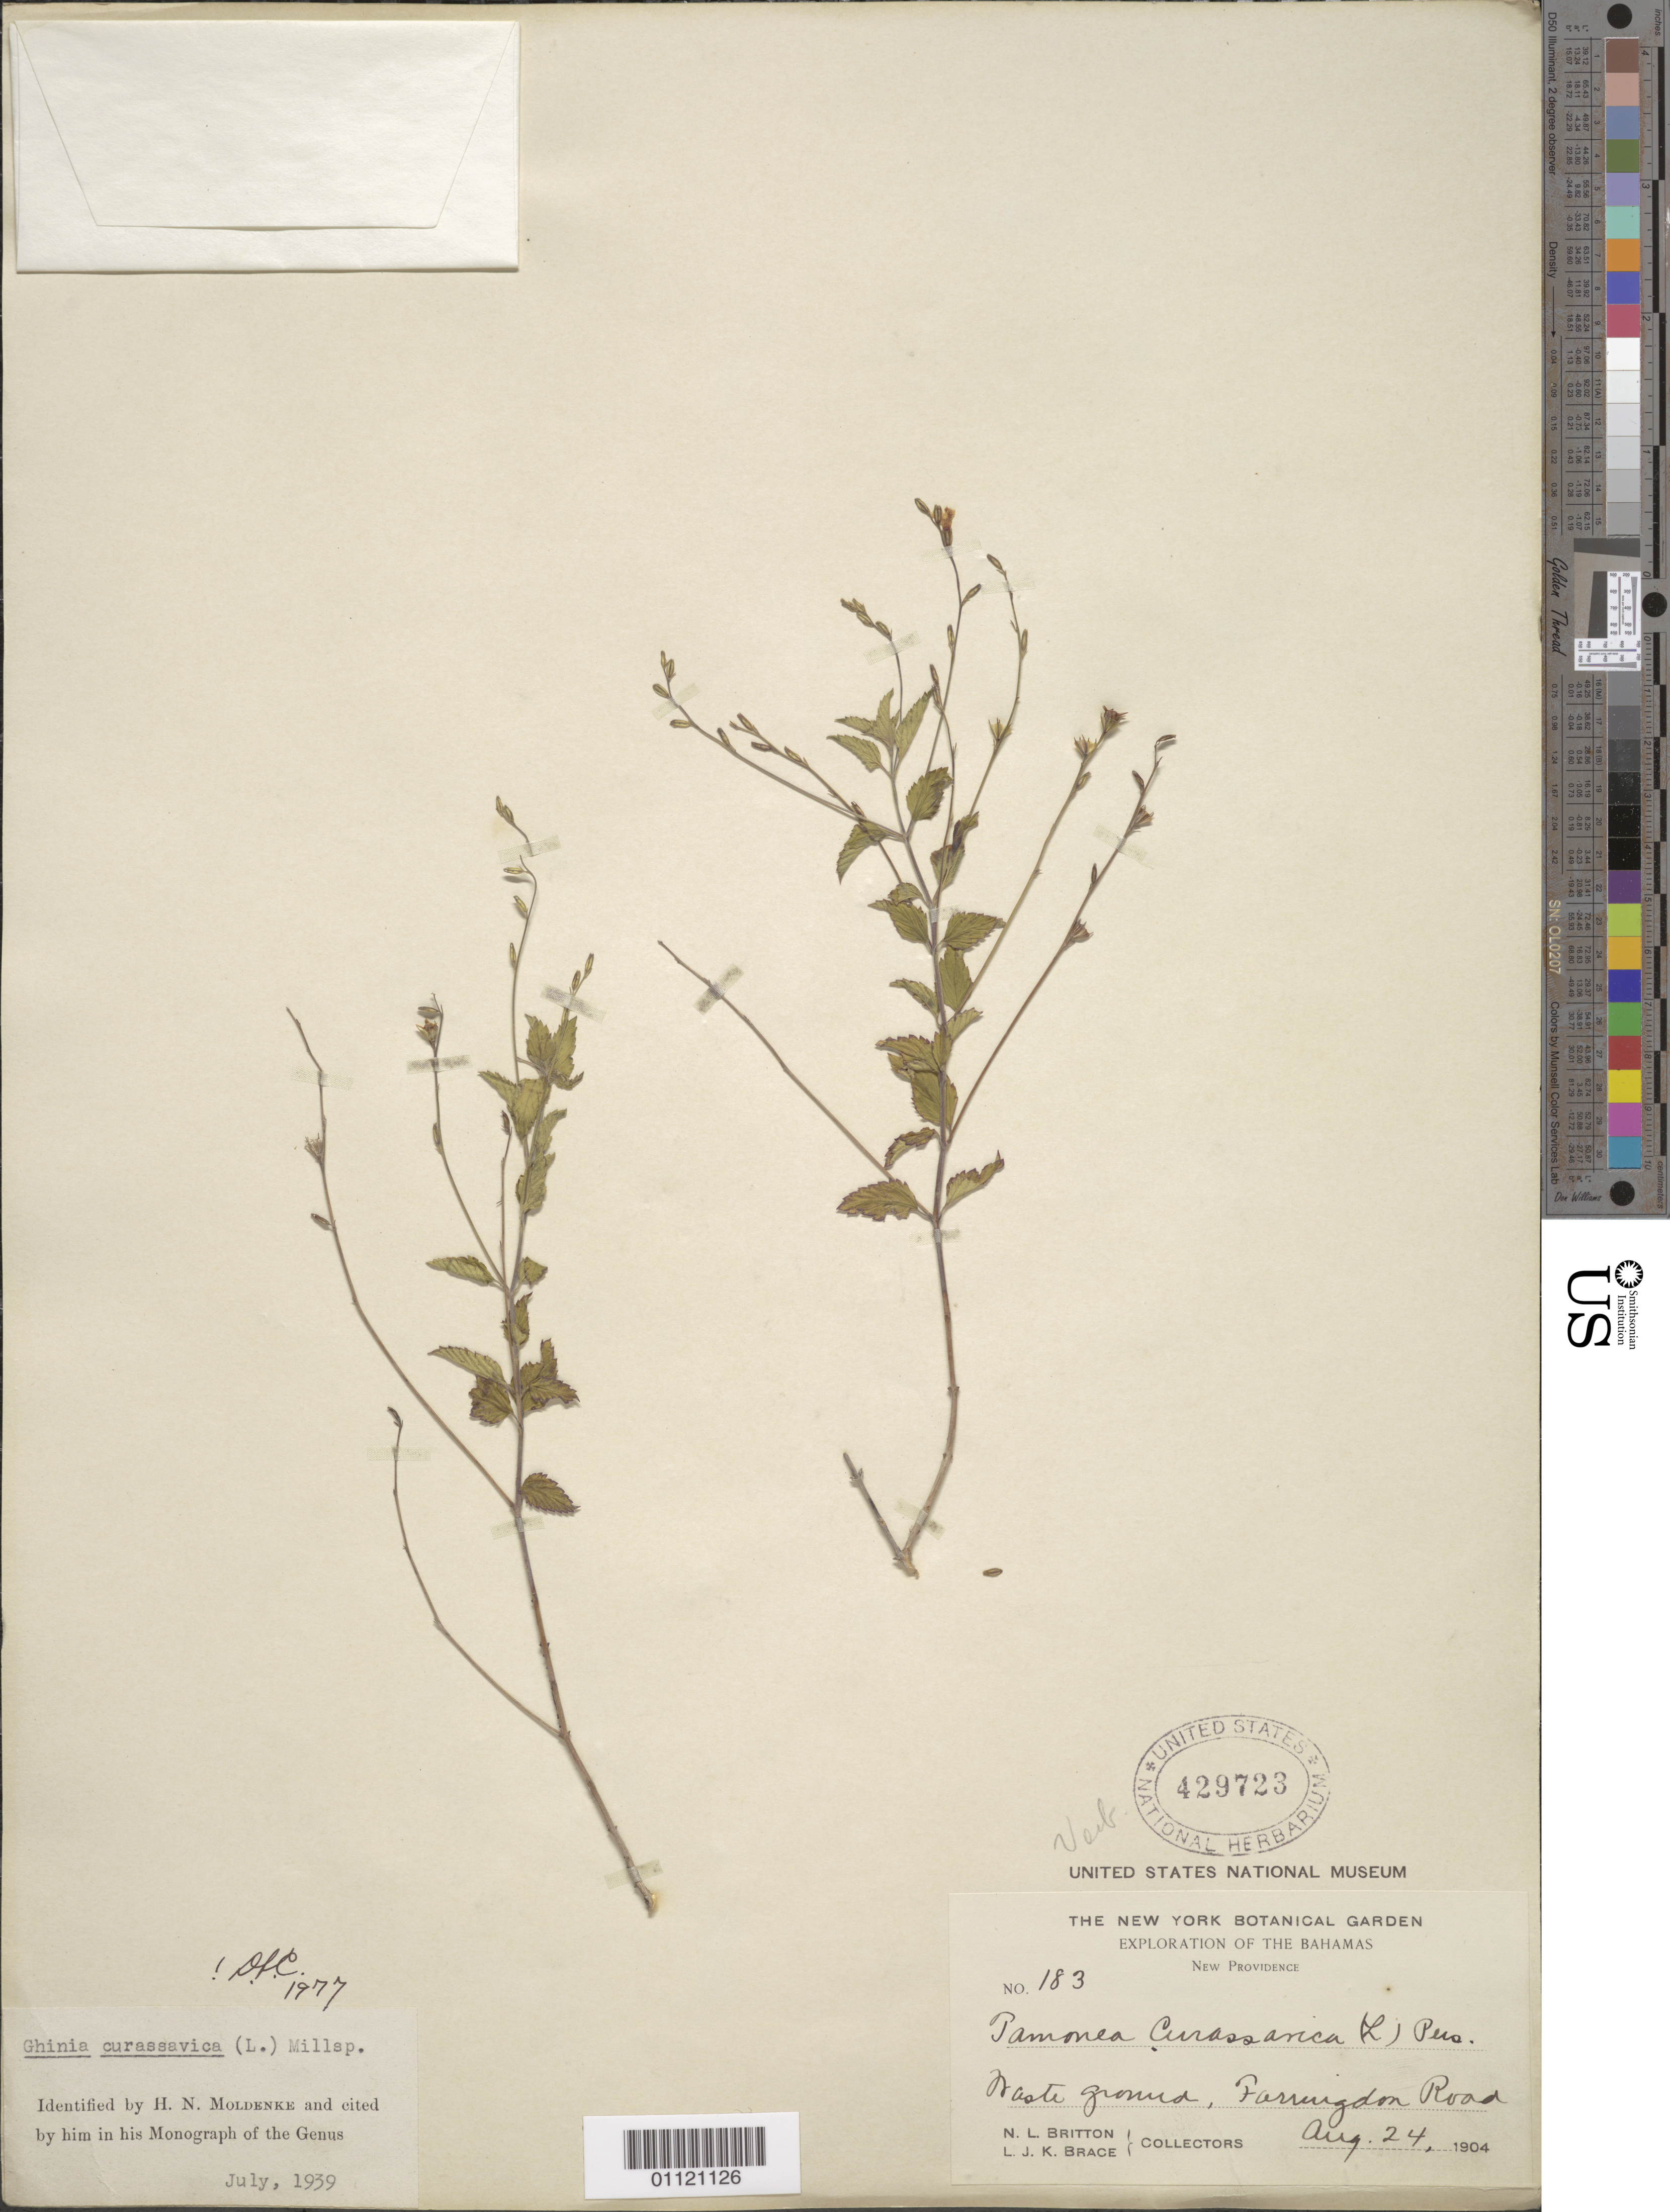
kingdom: Plantae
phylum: Tracheophyta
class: Magnoliopsida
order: Lamiales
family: Verbenaceae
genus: Tamonea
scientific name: Tamonea curassavica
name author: (L.) Pers.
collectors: N. Britton & L. J. K. Brace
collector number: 183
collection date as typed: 24 Aug 1904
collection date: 1904-08-24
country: Bahamas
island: New Providence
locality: Waste ground, Farmington road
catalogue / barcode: US 429723